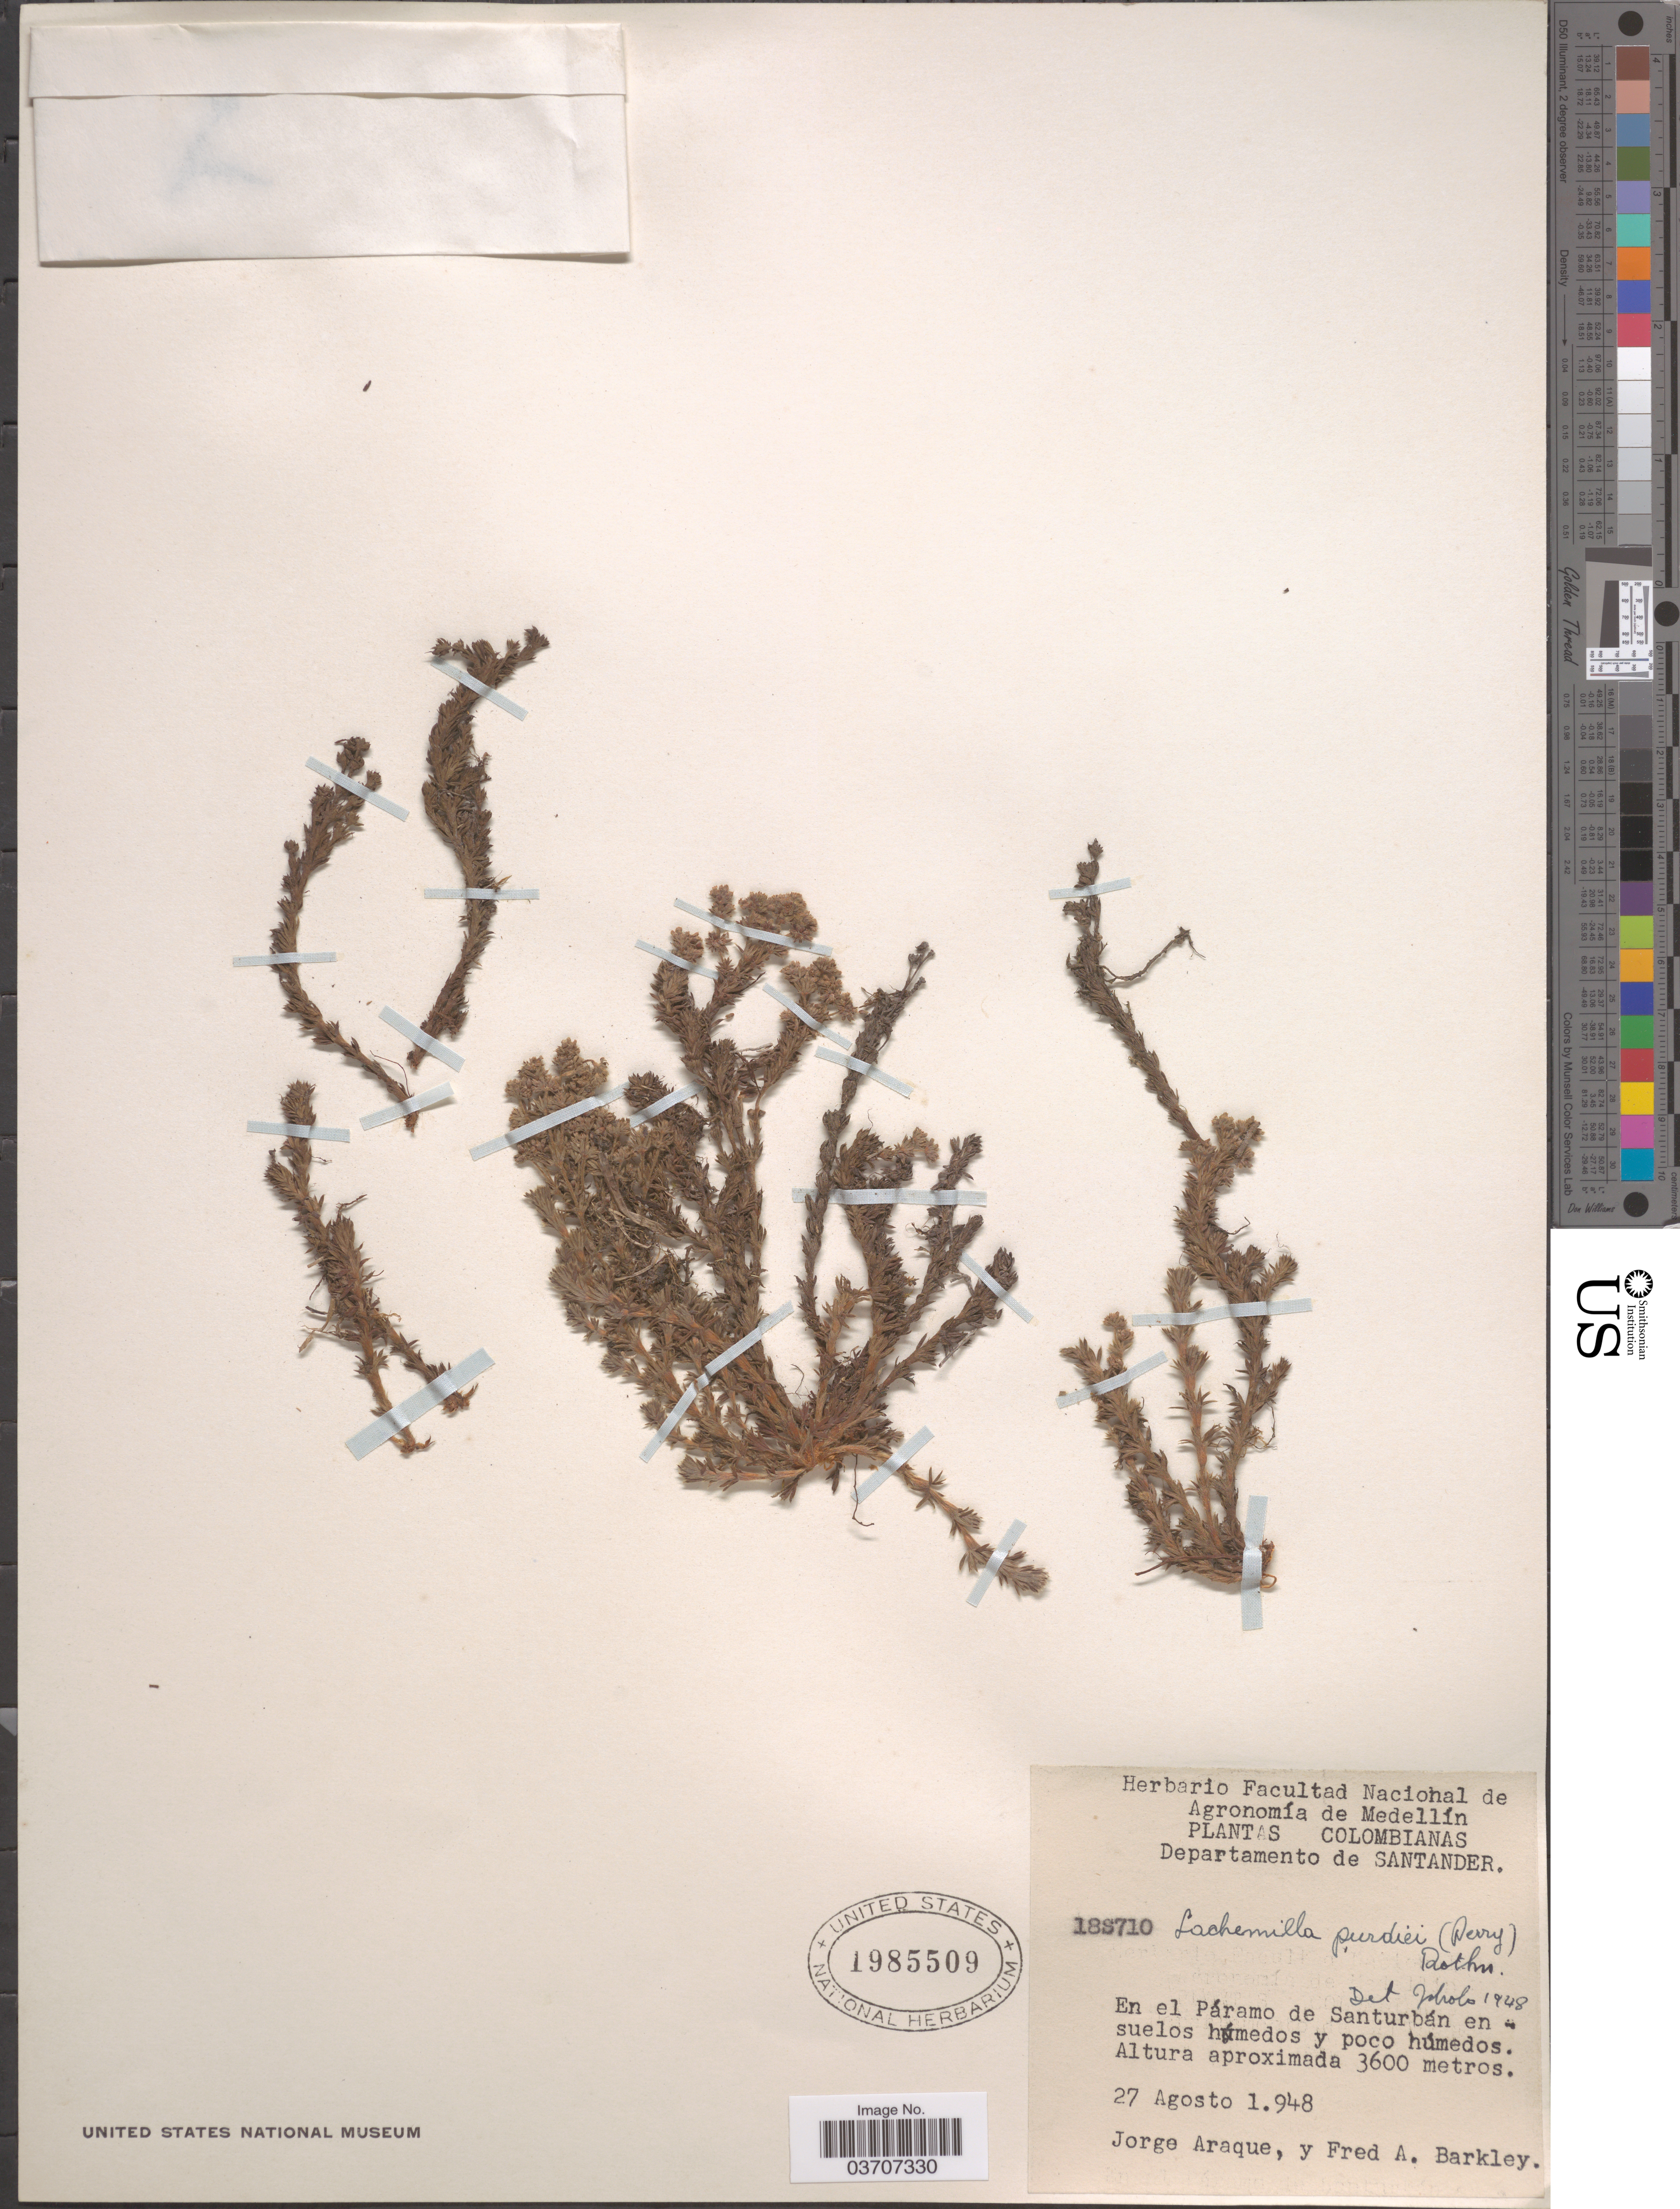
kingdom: Plantae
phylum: Tracheophyta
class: Magnoliopsida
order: Rosales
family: Rosaceae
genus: Lachemilla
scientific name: Lachemilla purdiei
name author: (L.M. Perry) Rothm.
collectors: J. Araque & F. A. Barkley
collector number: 18S710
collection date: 1948-08-27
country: Colombia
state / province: Santander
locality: Departamento de Santander. En el Páramo de Santurbán.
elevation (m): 3600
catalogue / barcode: US 1985509